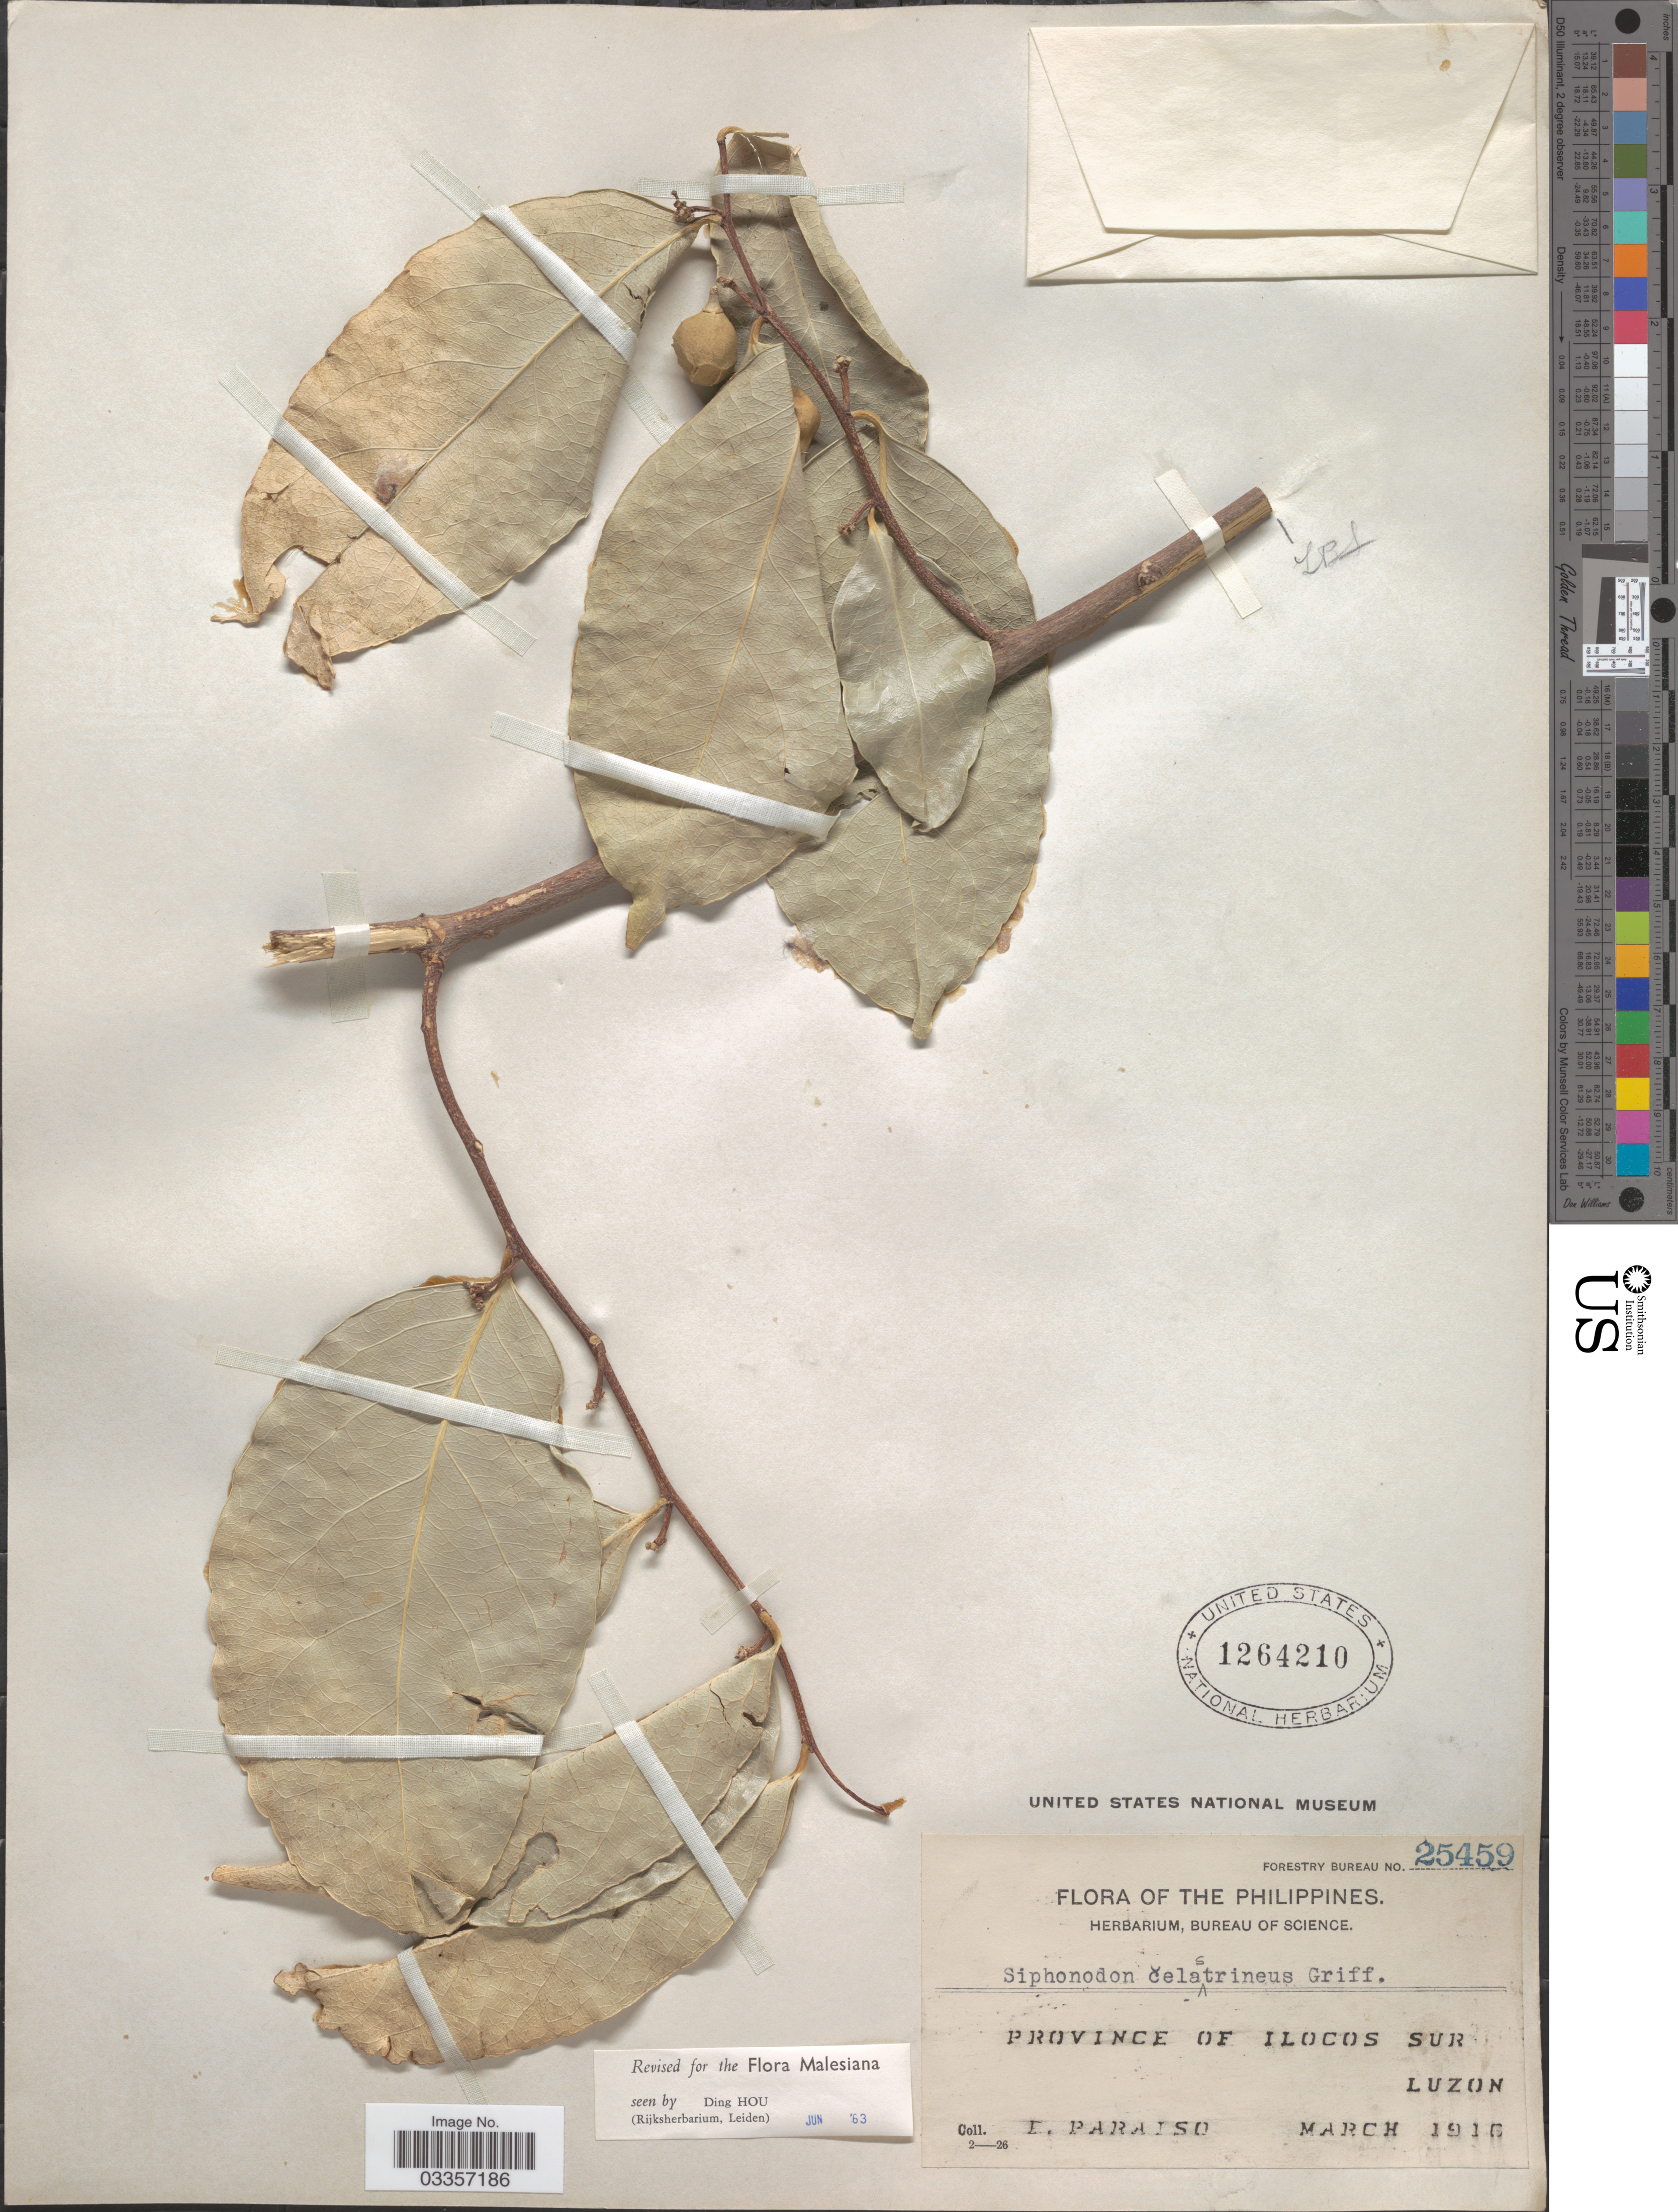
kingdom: Plantae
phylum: Tracheophyta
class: Magnoliopsida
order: Celastrales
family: Celastraceae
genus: Siphonodon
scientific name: Siphonodon celastrineus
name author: Griff.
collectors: E. Paraiso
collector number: Forestry Bureau 25459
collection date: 1916-03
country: Philippines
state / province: Ilocos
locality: Province of Ilocos Sur, Luzon.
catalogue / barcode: US 1264210